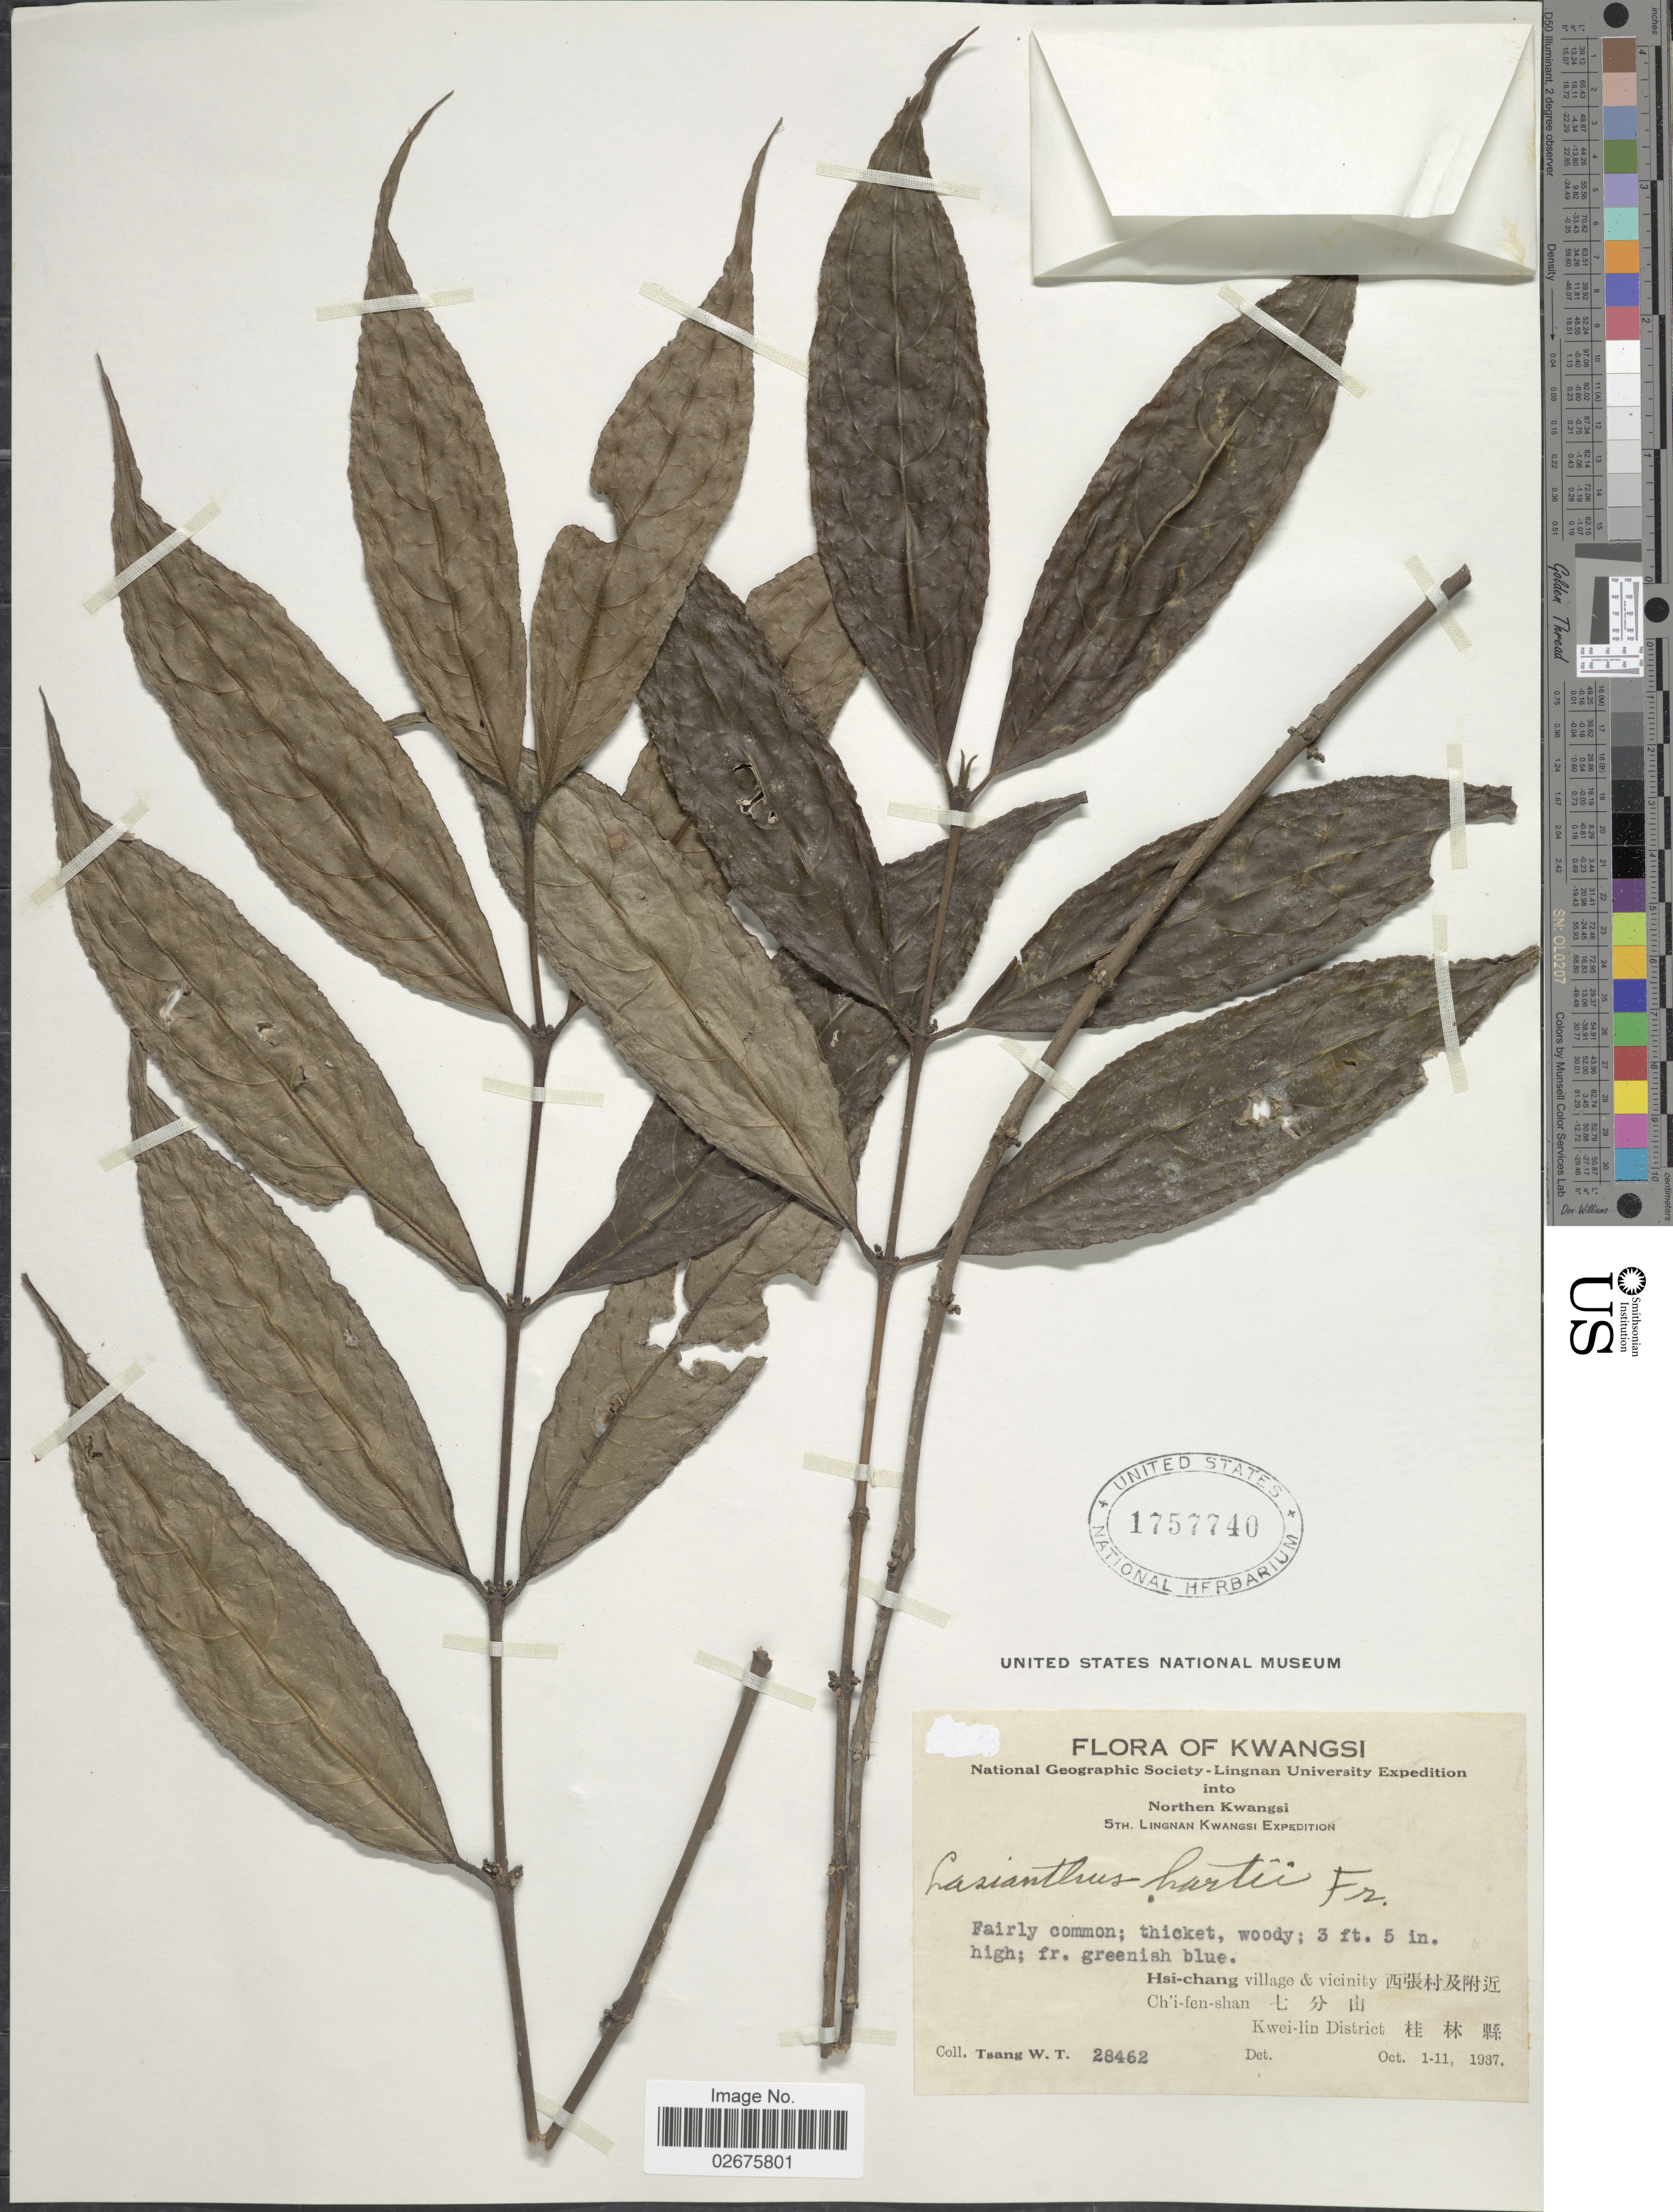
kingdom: Plantae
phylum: Tracheophyta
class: Magnoliopsida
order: Gentianales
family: Rubiaceae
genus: Lasianthus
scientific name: Lasianthus japonicus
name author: Miq.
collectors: W. T. Tsang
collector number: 28462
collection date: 1937-10-01/1937-10-11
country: China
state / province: Guangxi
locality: Kwangsi, Hsi-chang village & vicinity, Ch'i fen-shan, Kwei-lin District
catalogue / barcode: US 1757740